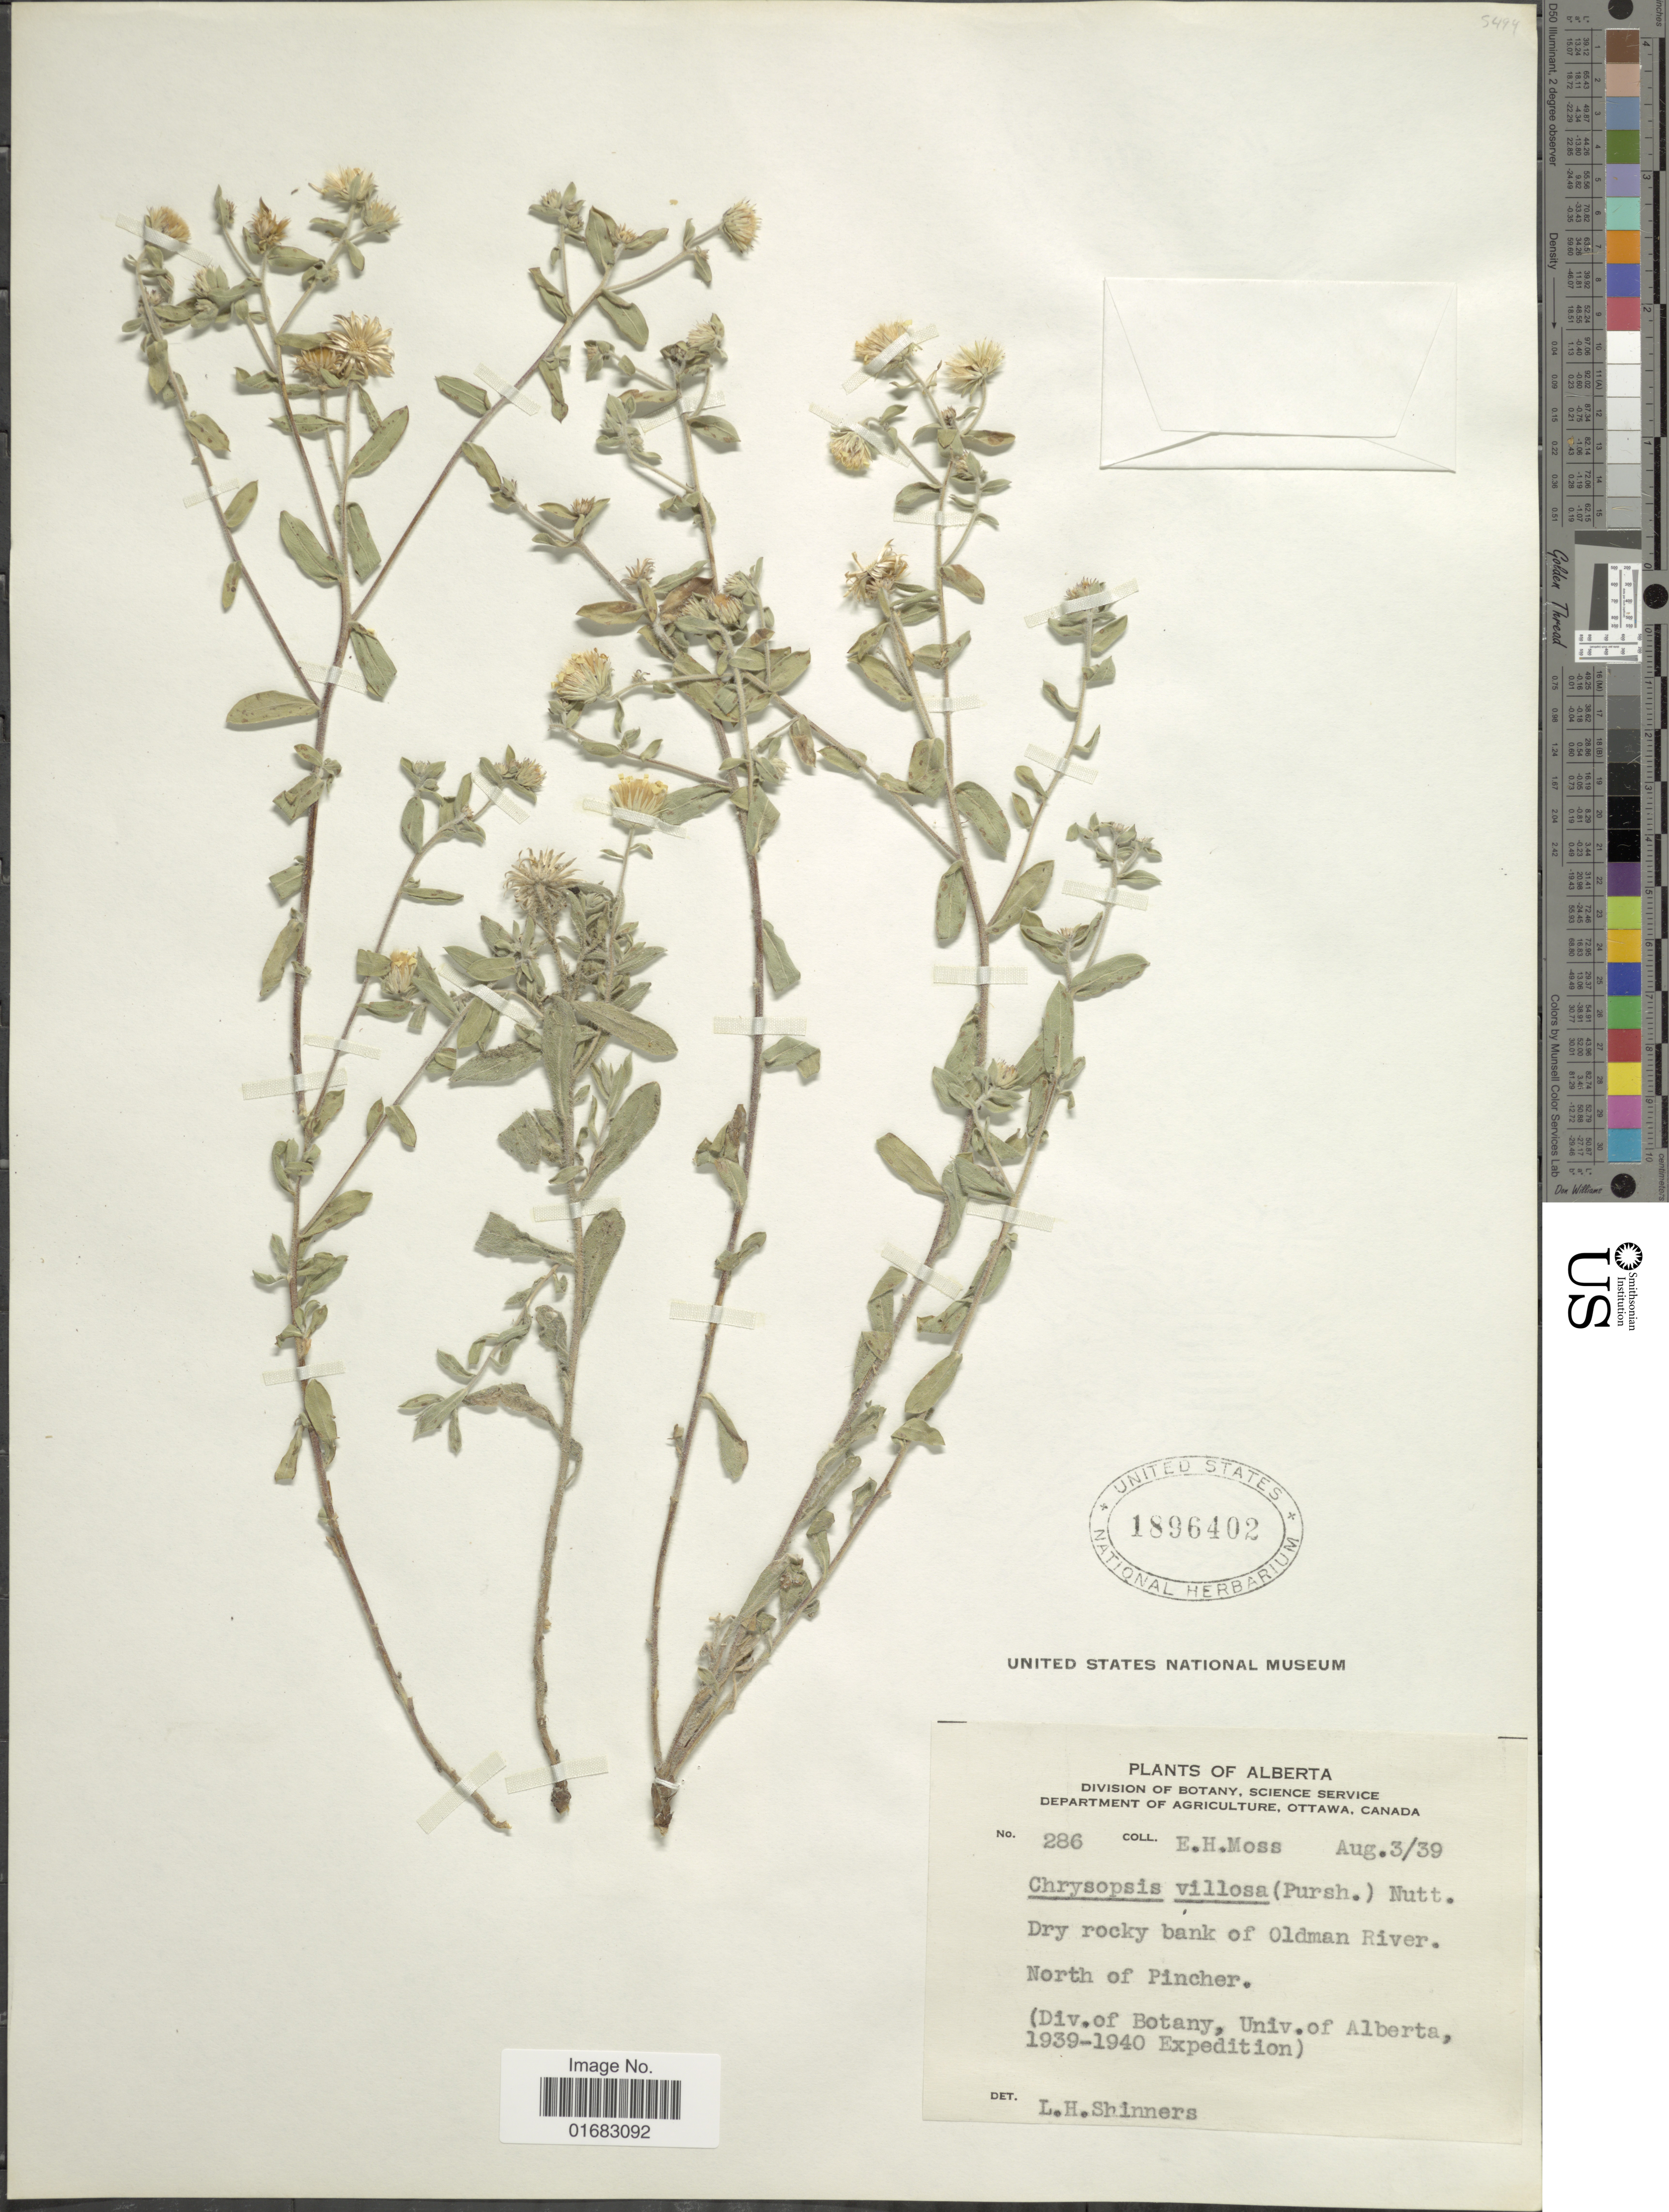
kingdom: Plantae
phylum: Tracheophyta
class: Magnoliopsida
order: Asterales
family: Asteraceae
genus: Heterotheca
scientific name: Heterotheca villosa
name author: (Pursh) Shinners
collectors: E. Moss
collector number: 286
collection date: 1939-08-03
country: Canada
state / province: Alberta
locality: Alberta. Dry rocky bank of Oldman River. North of Pincher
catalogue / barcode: US 1896402